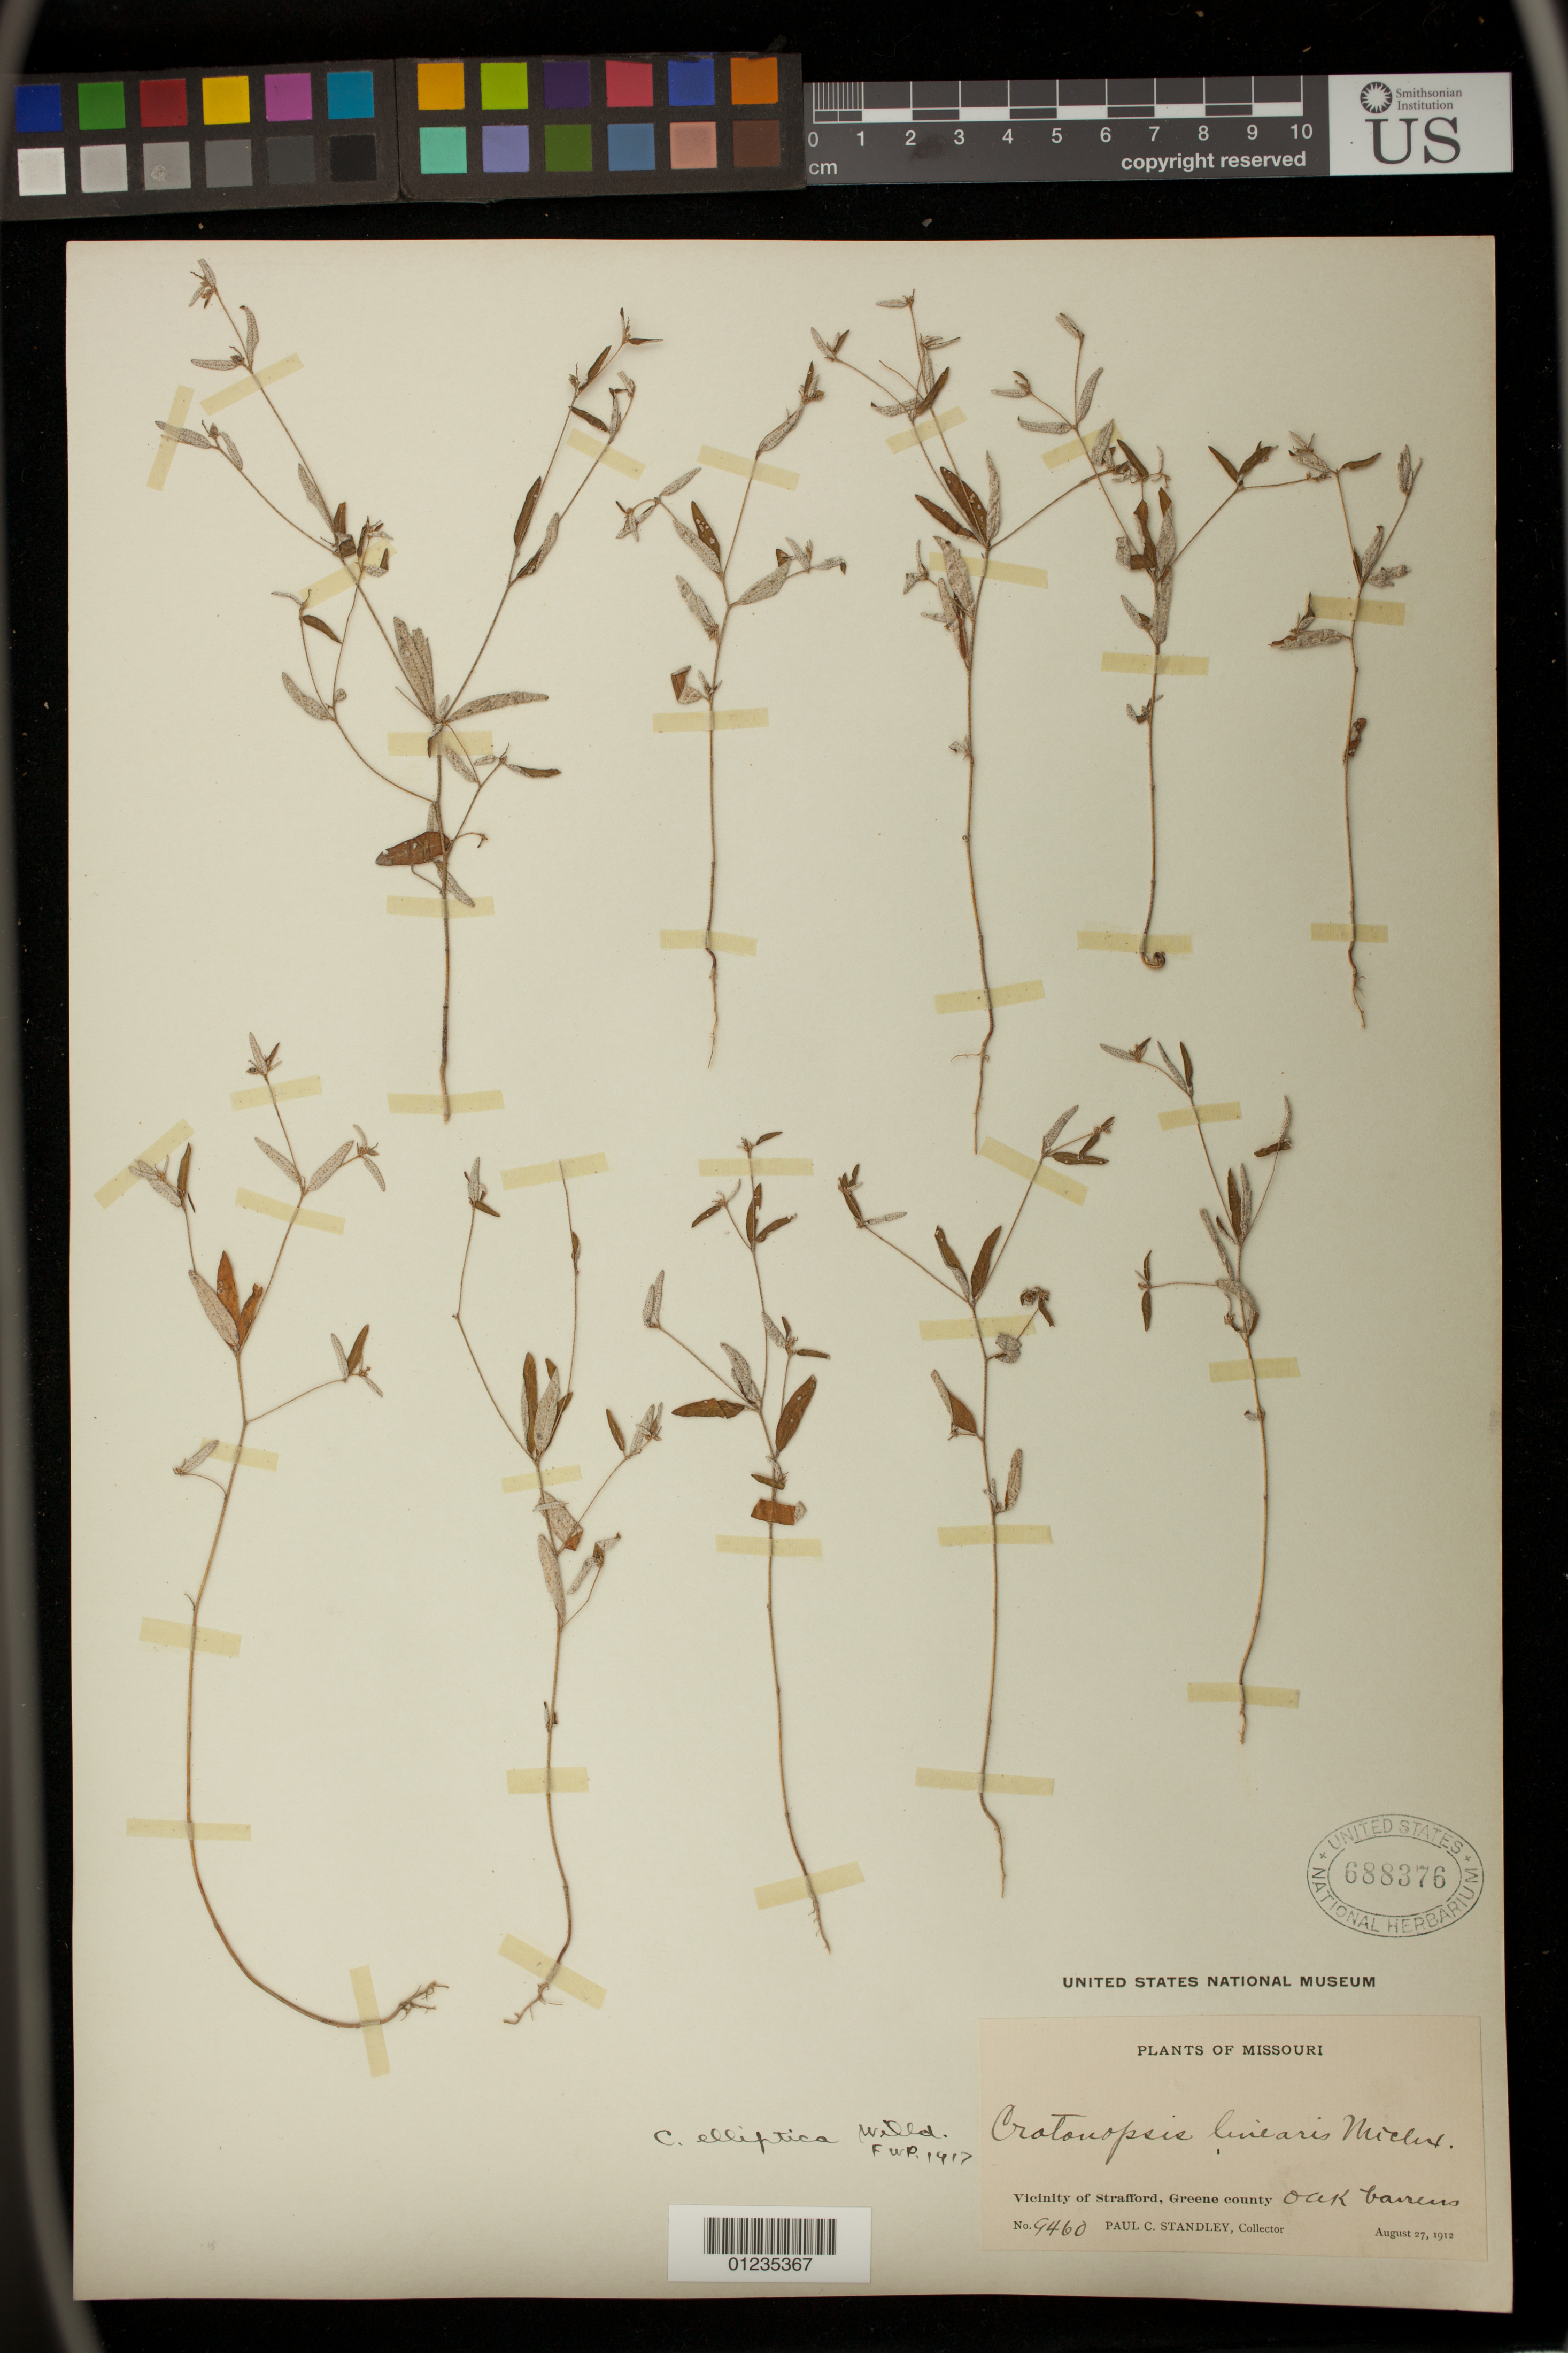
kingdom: Plantae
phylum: Tracheophyta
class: Magnoliopsida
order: Malpighiales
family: Euphorbiaceae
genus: Crotonopsis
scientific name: Crotonopsis elliptica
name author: Willd.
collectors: P. C. Standley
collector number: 9460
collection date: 1912-08-27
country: United States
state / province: Missouri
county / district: Greene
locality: Strafford, oak barrens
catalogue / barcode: US 688376